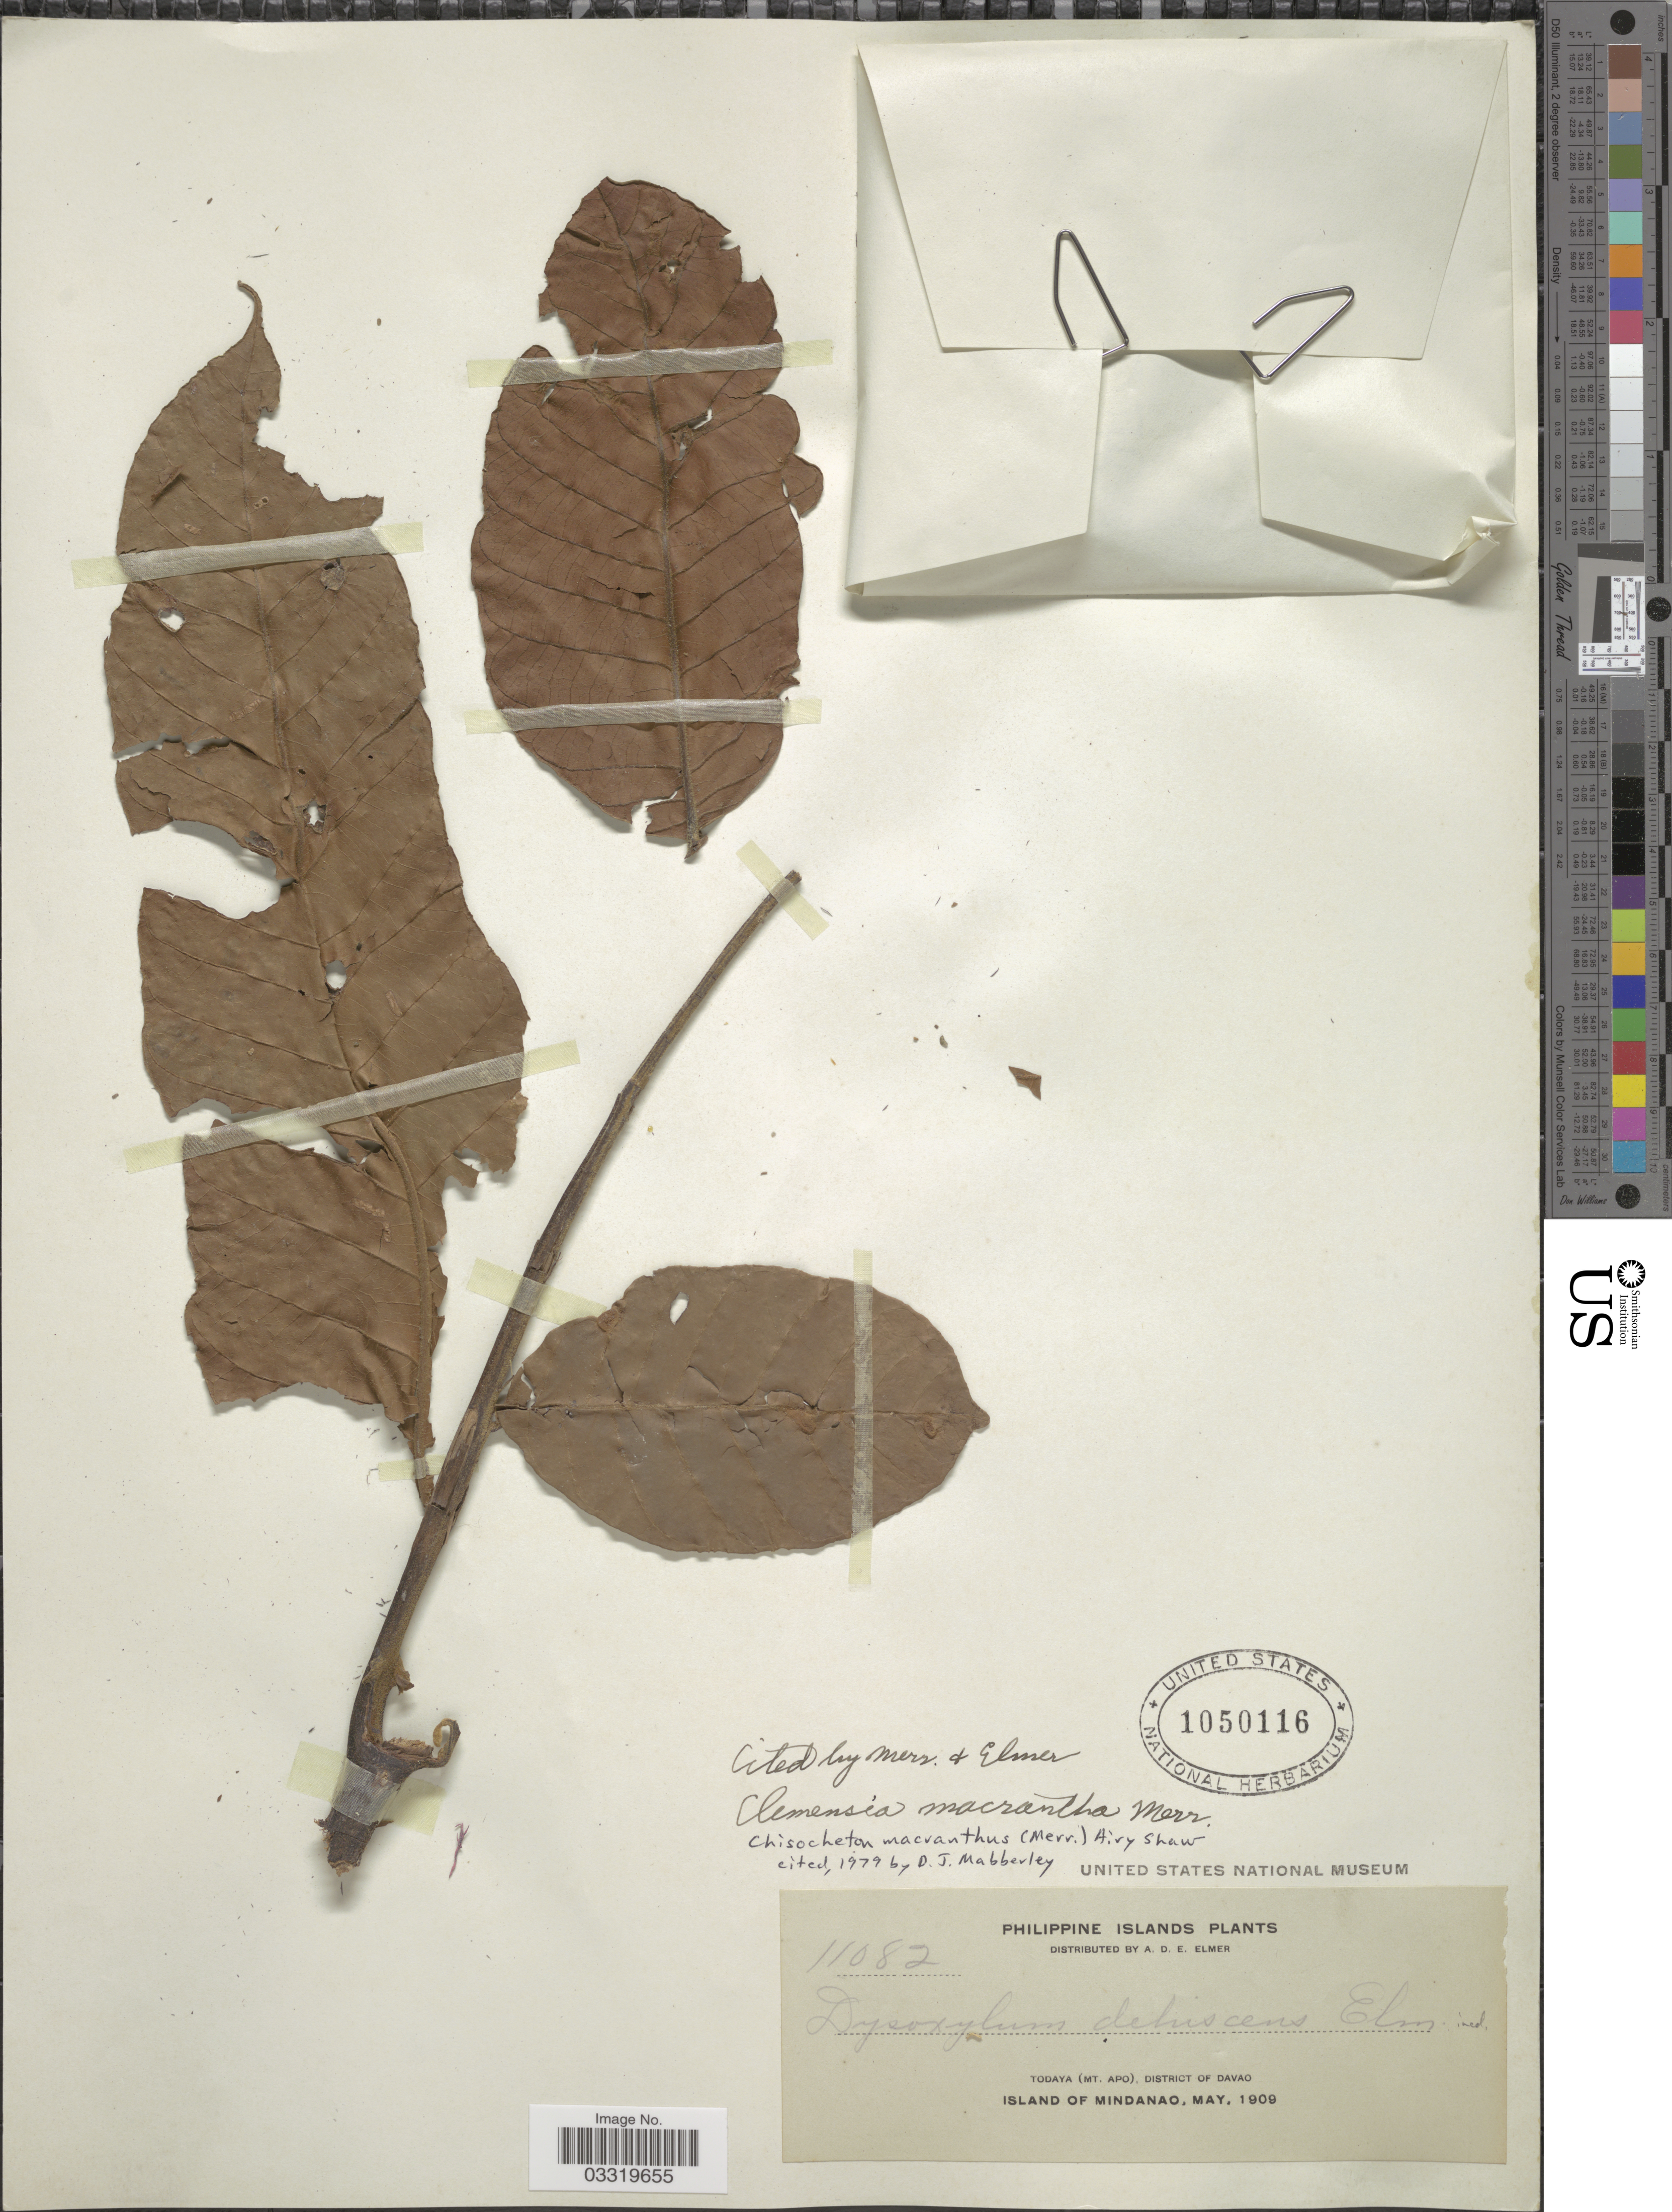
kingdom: Plantae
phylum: Tracheophyta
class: Magnoliopsida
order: Sapindales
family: Meliaceae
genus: Chisocheton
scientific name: Chisocheton macranthus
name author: (Merr.) Airy Shaw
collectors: A. D. E. Elmer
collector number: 11082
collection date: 1909-05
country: Philippines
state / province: Davao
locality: Philippine Islands. Todaya (Mt. Apo), District of Davao. Island of Mindanao.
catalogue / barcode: US 1050116